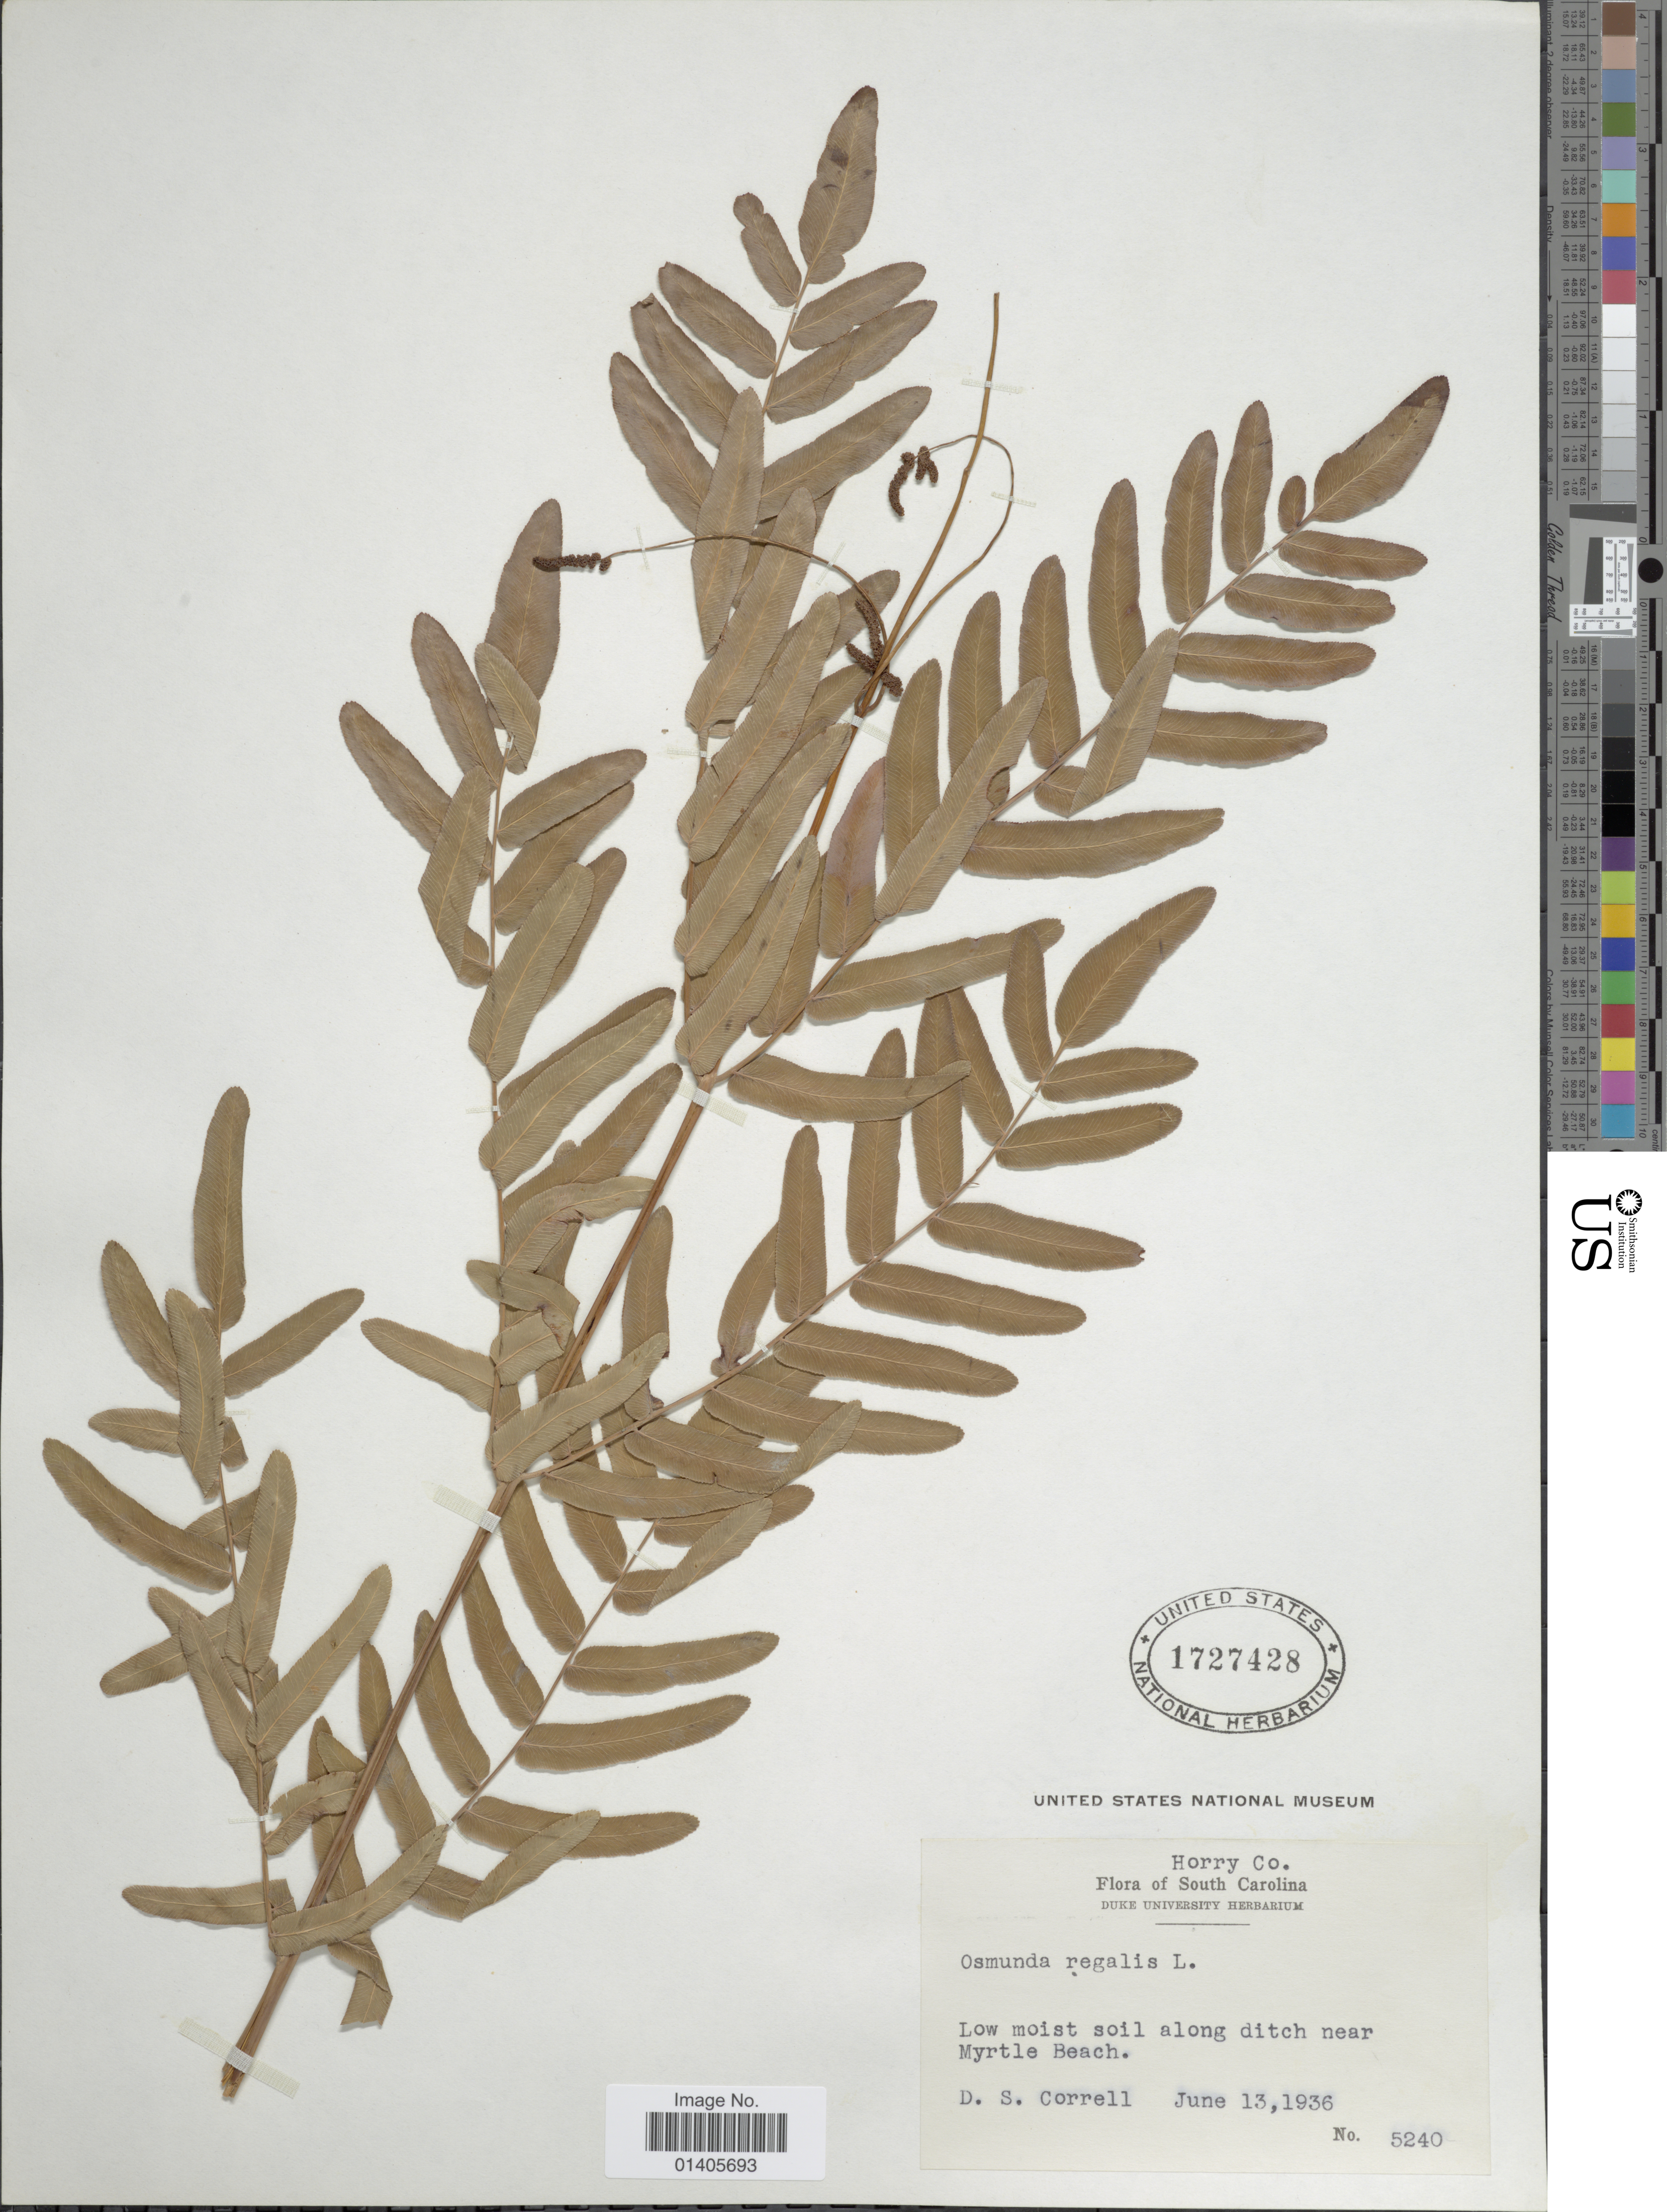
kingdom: Plantae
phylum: Tracheophyta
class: Polypodiopsida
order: Osmundales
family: Osmundaceae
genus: Osmunda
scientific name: Osmunda regalis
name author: L.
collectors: D. S. Correll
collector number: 5240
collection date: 1936-06-13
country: United States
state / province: South Carolina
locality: Horry Co, LOw moist soil along ditch near Myrtle Beach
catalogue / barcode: US 1727428